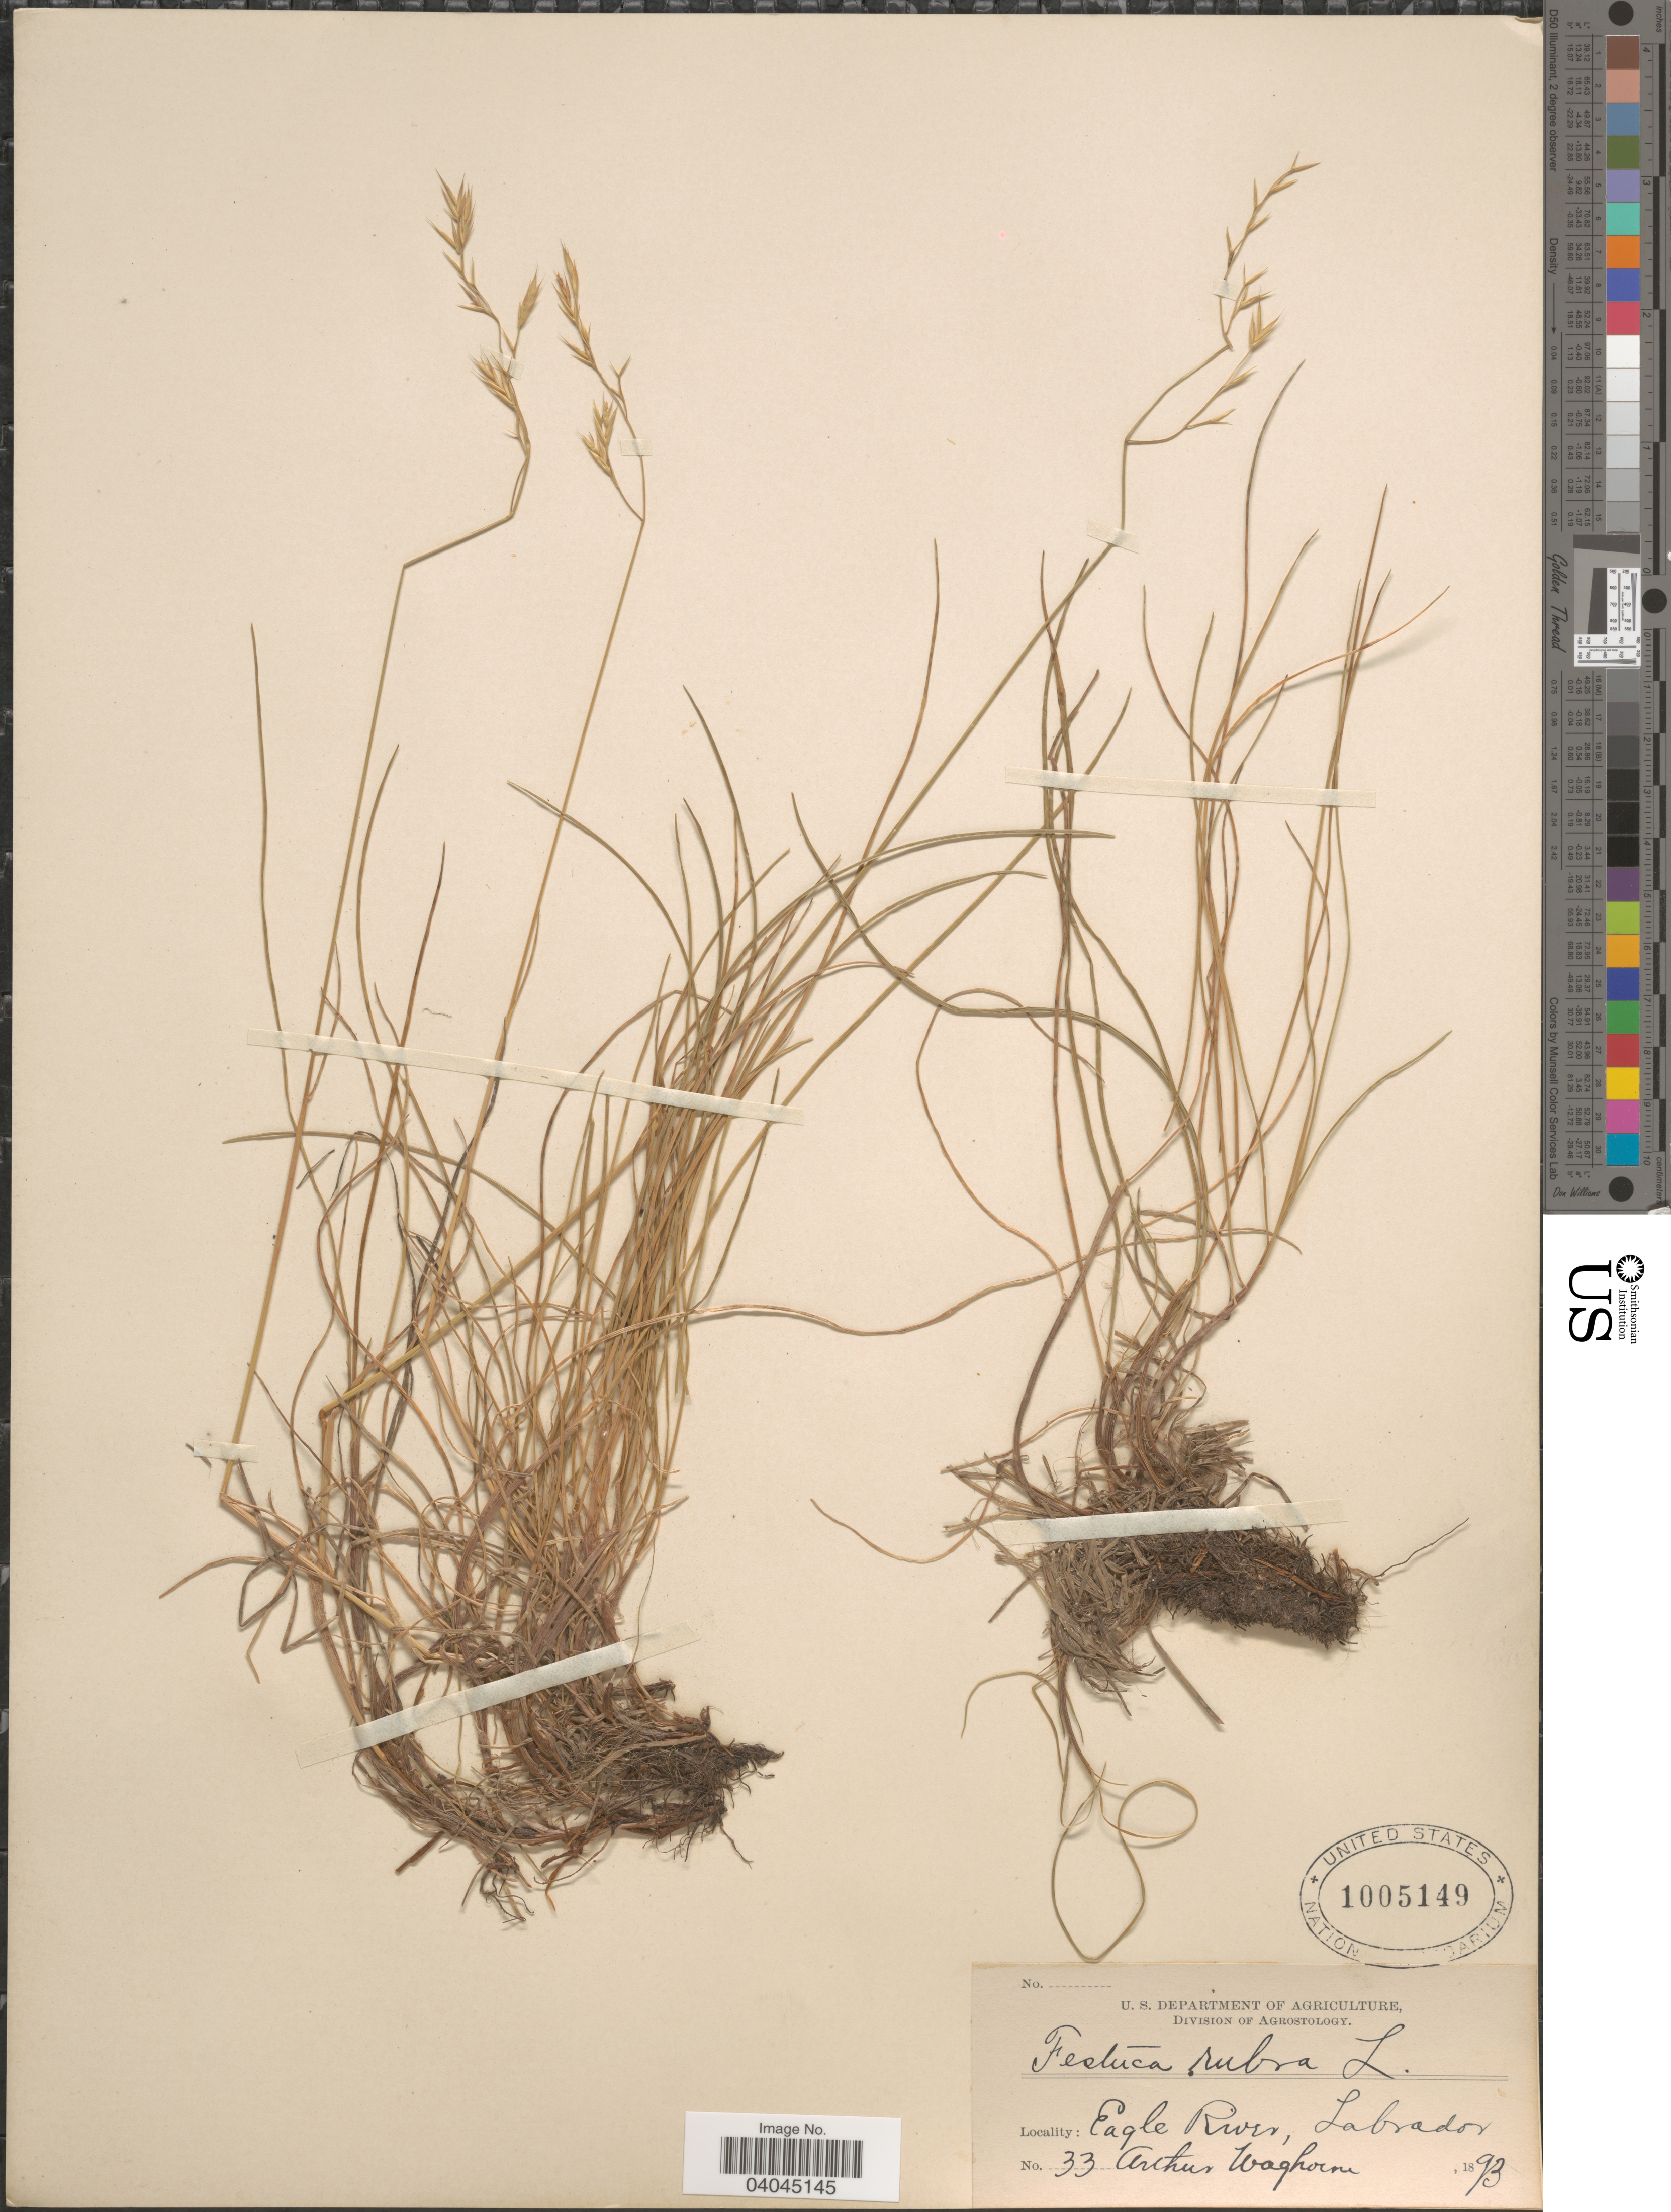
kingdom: Plantae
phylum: Tracheophyta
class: Liliopsida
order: Poales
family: Poaceae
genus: Festuca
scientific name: Festuca rubra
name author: L.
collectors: A. Waghorne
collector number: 33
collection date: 1893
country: Canada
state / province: Newfoundland and Labrador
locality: Eagle River, Labrador.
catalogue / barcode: US 1005149